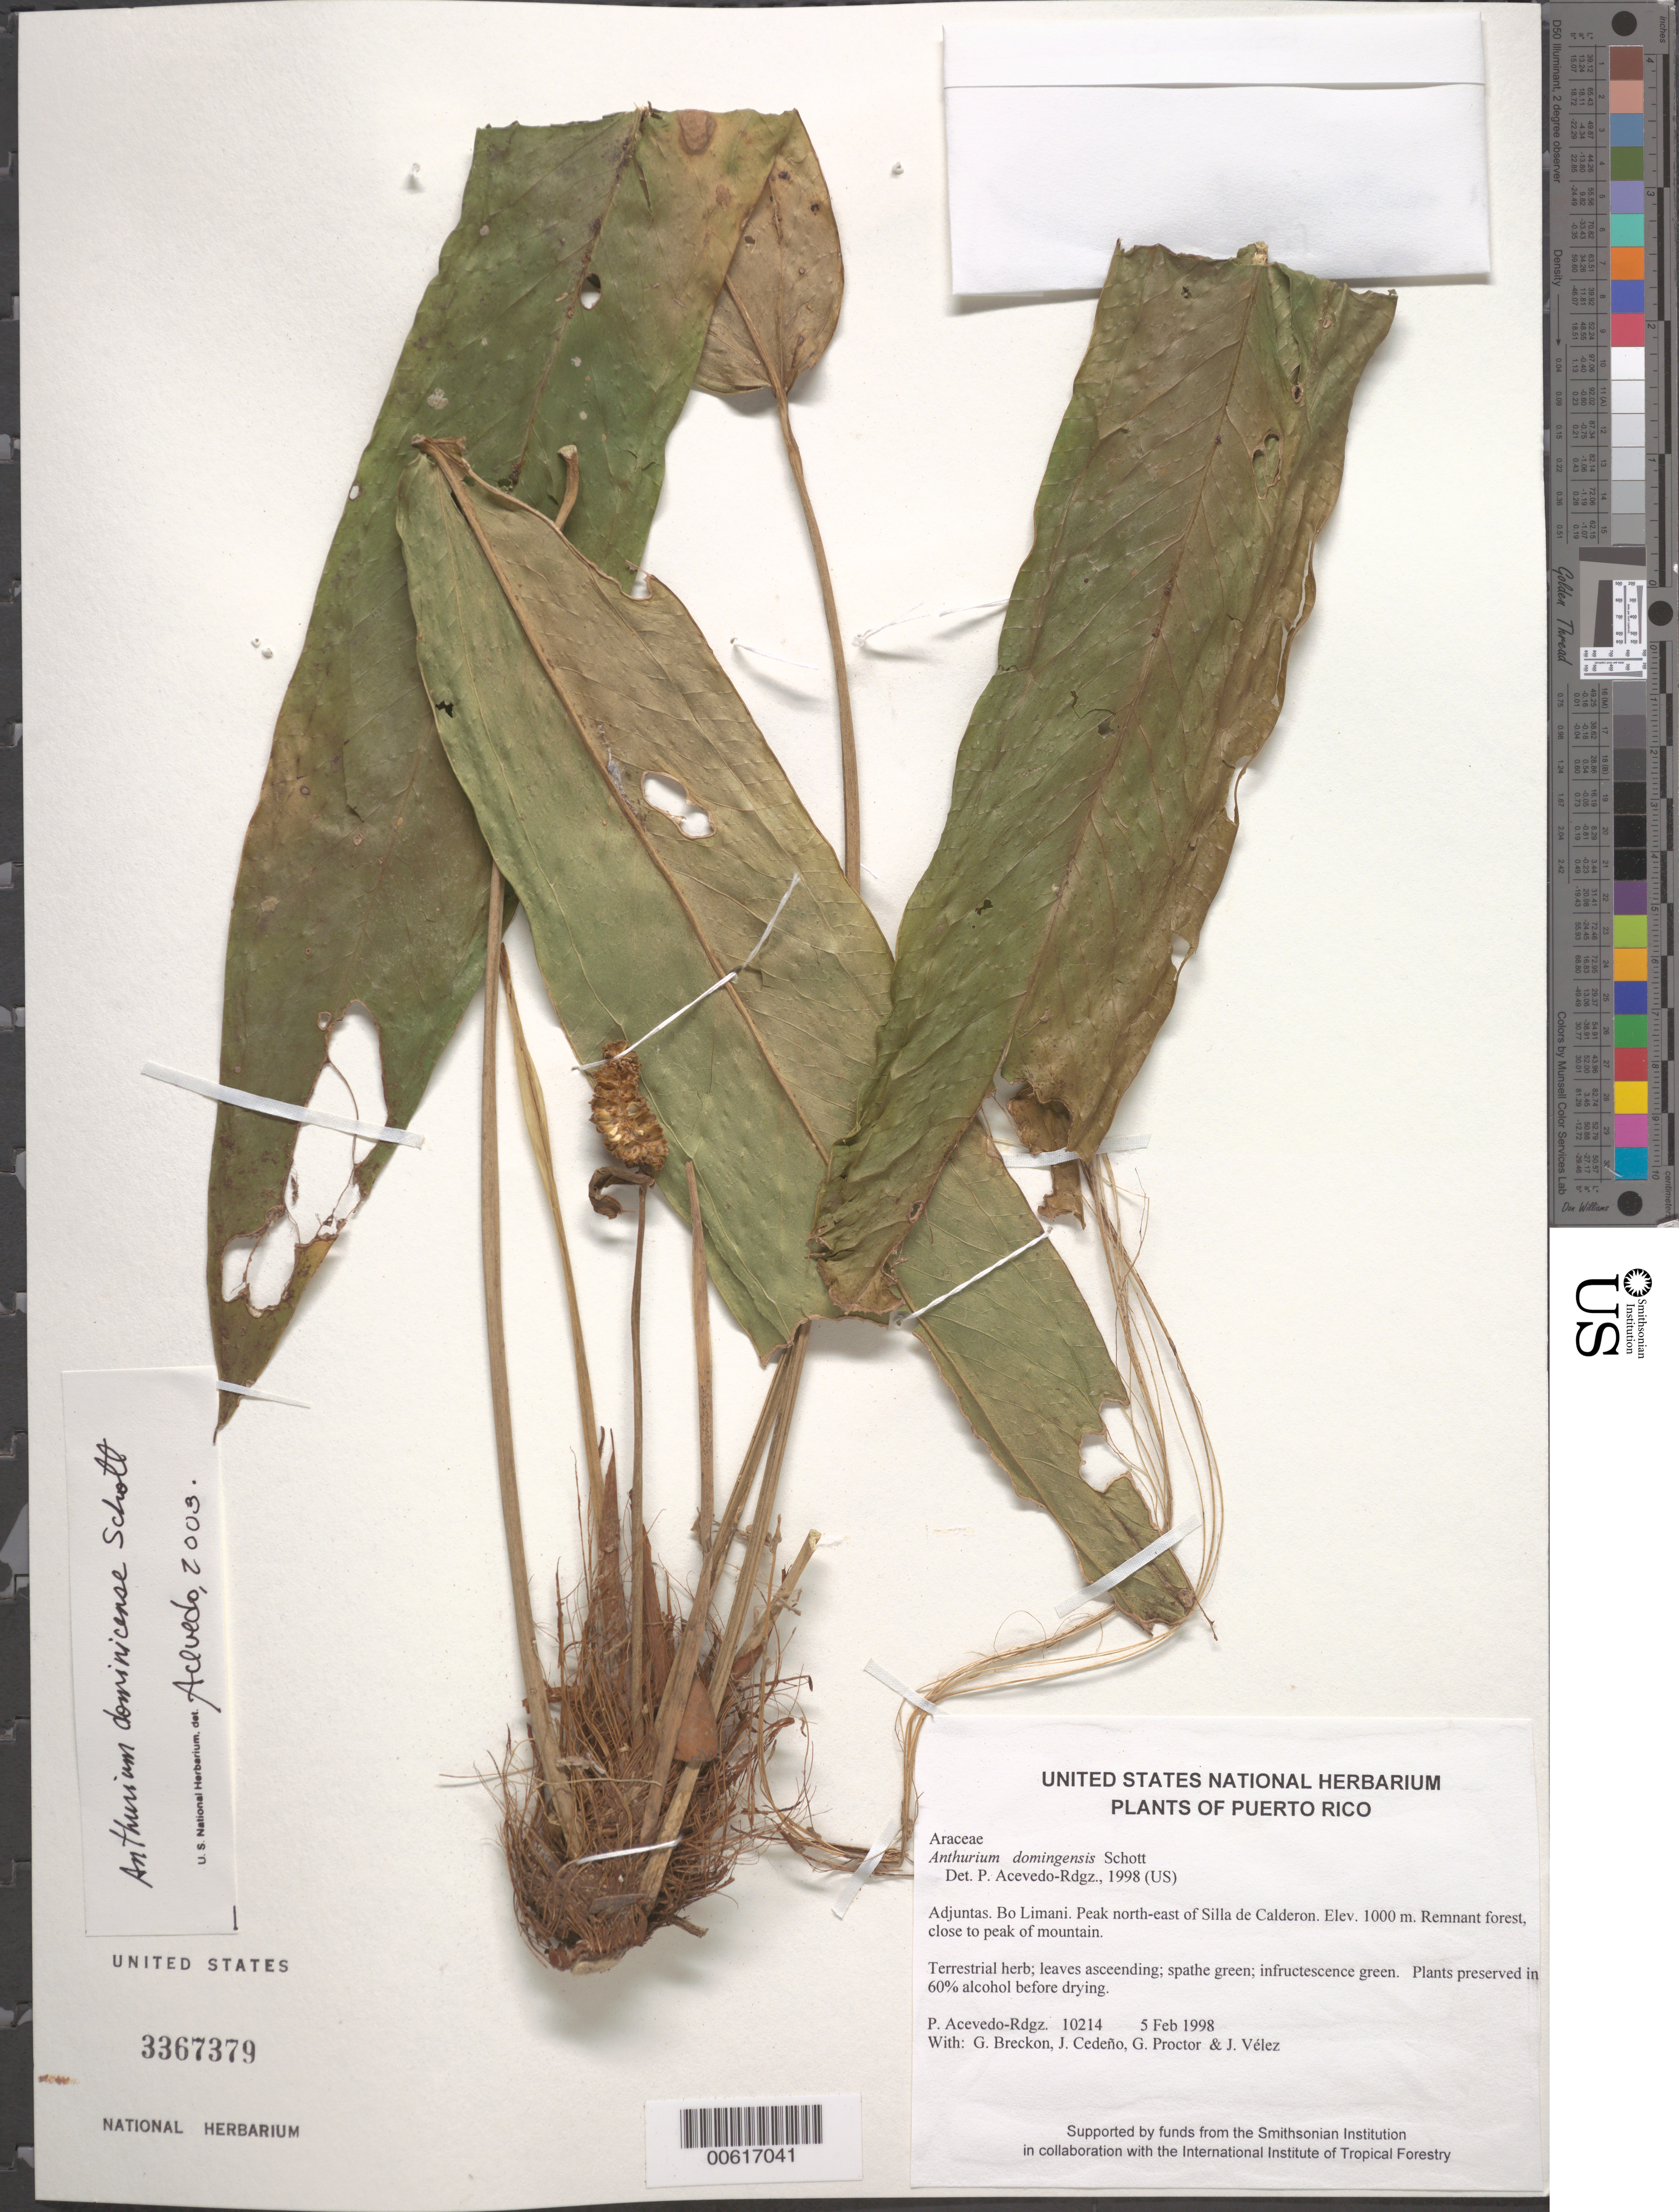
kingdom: Plantae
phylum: Tracheophyta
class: Liliopsida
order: Alismatales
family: Araceae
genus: Anthurium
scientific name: Anthurium dominicense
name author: Schott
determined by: Acevedo-Rodríguez, P., (BOT), Smithsonian Institution - National Museum of Natural History (UNITED STATES)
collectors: P. Acevedo-Rodr., G. J. Breckon, J. A. Cedeño M., G. R. Proctor & J. Vélez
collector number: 10214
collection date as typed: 05 Feb 1998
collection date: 1998-02-05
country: Puerto Rico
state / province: Adjuntas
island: Puerto Rico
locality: Adjuntas; Bo. Limani; Peak north-east of Silla de Calderon.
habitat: Remnant forest, close to peak of mountain.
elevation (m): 1000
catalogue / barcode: US 3367379